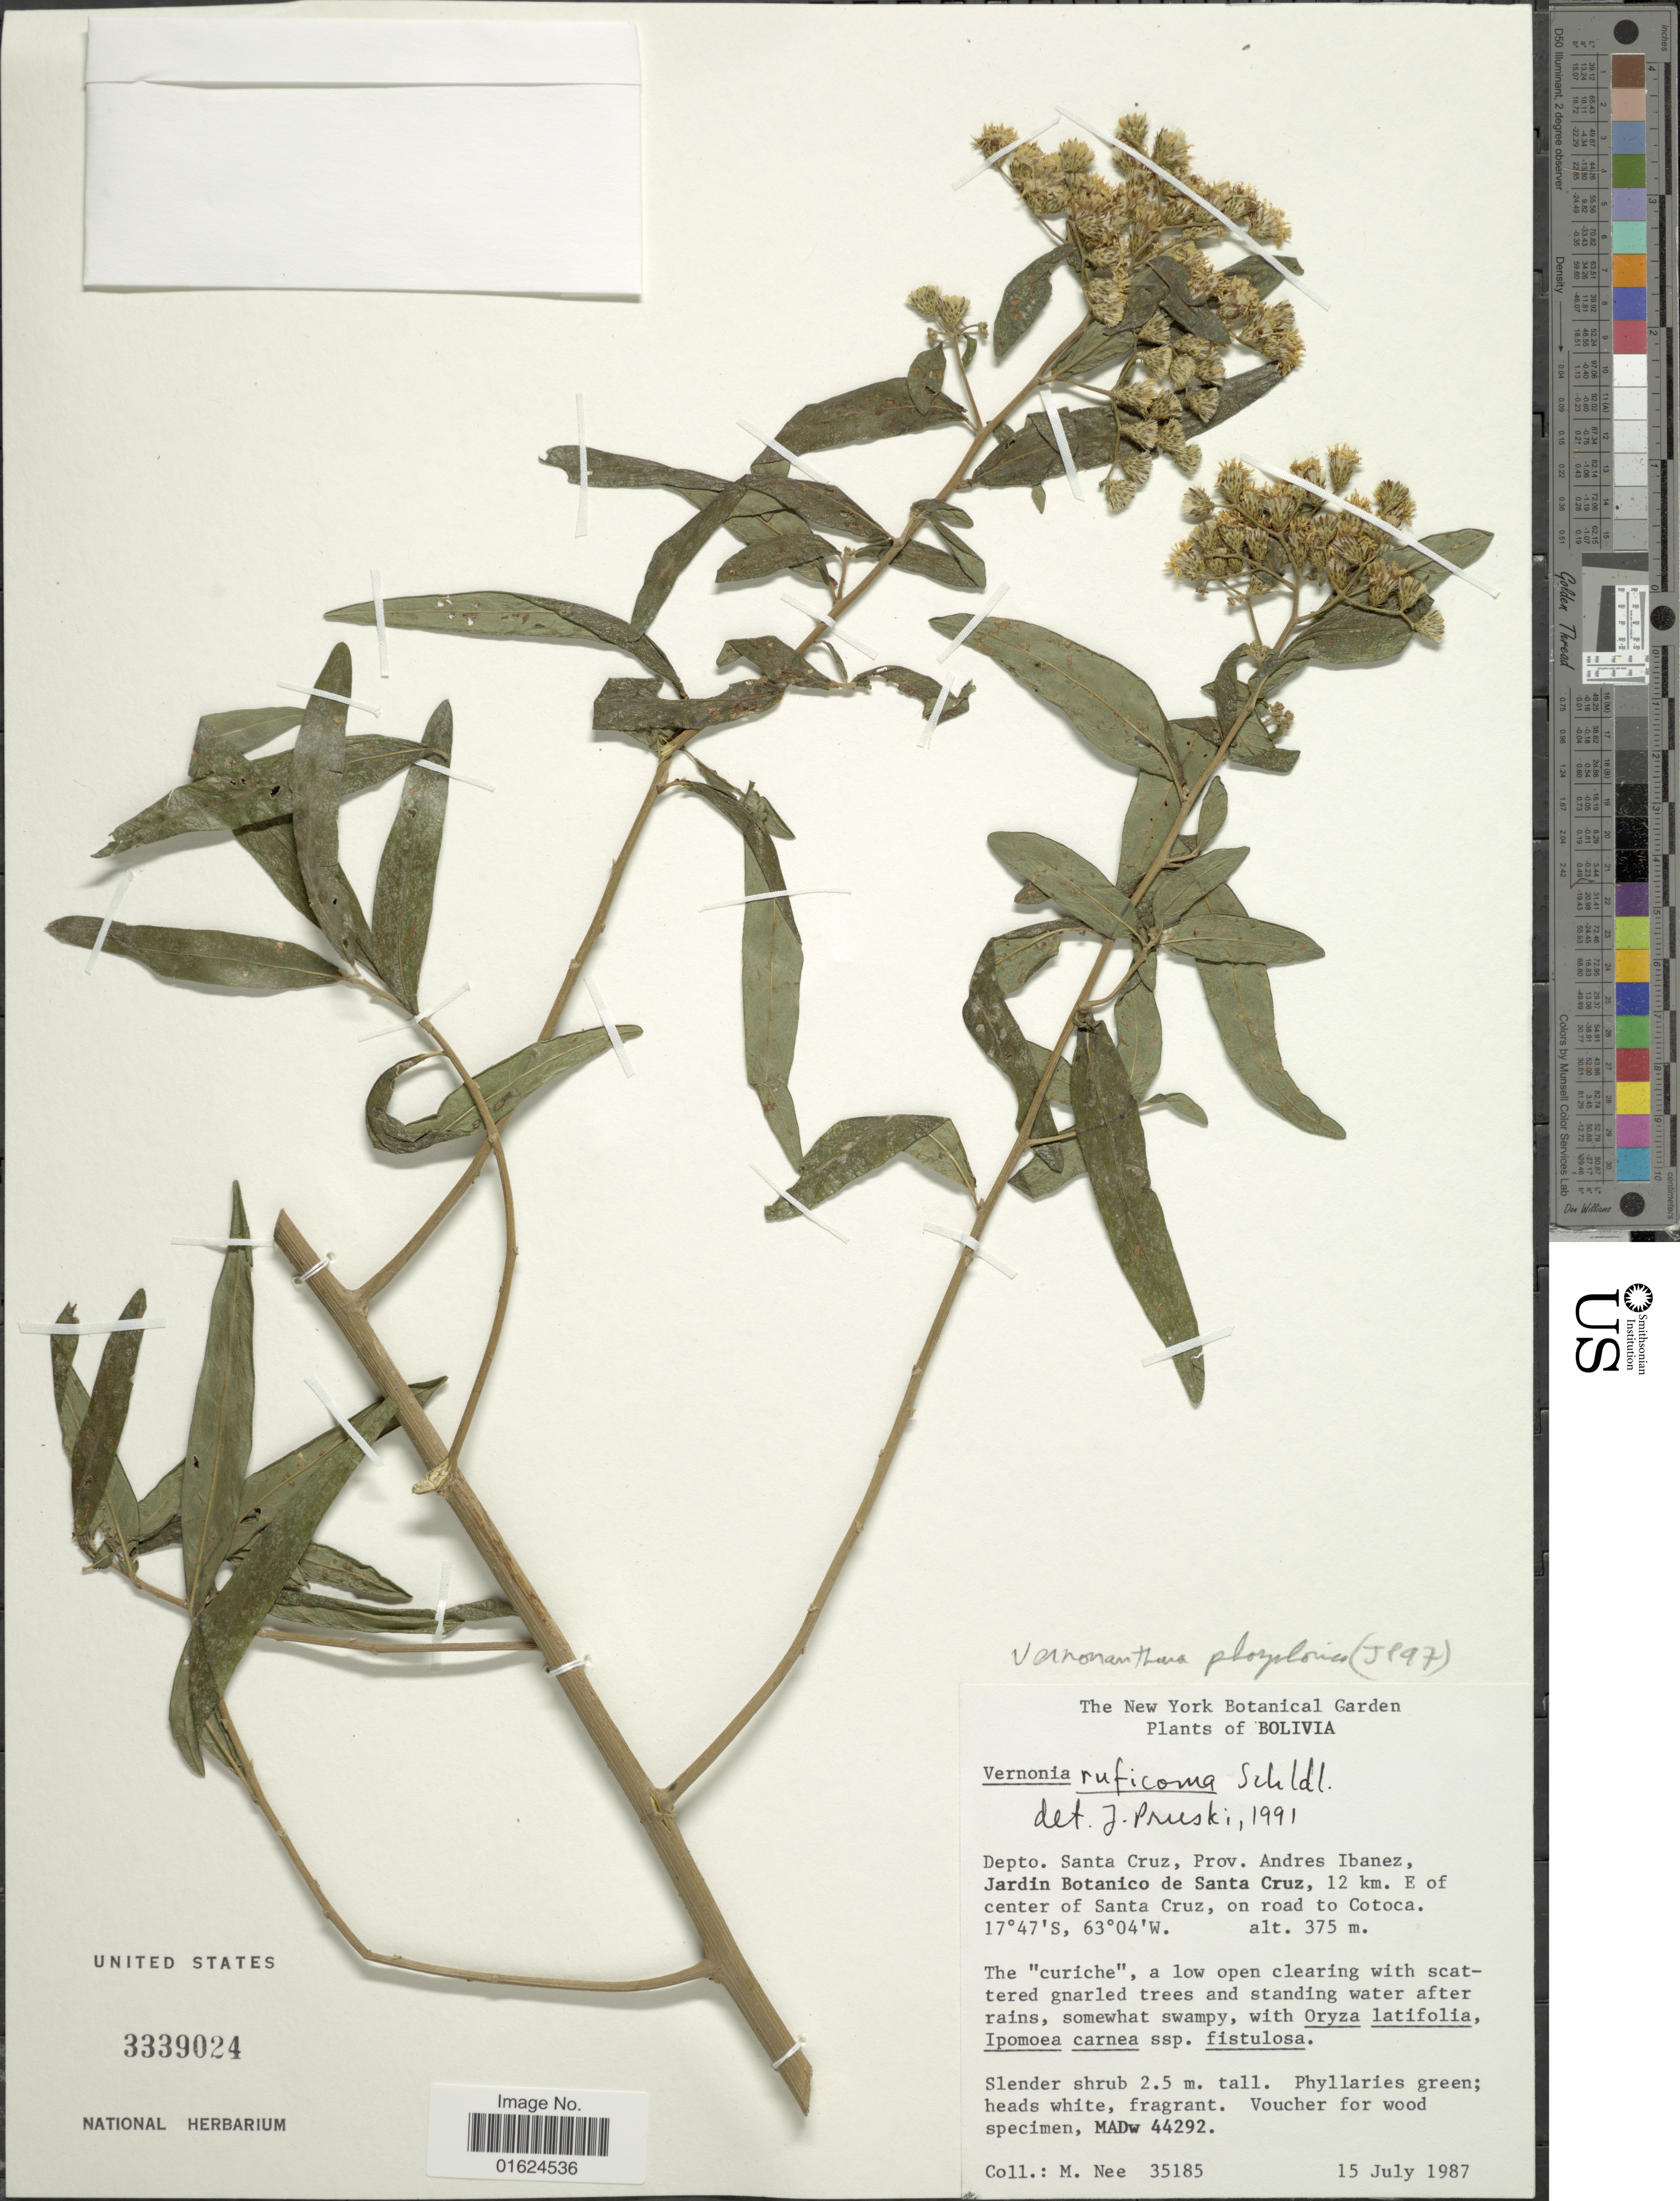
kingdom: Plantae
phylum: Tracheophyta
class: Magnoliopsida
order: Asterales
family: Asteraceae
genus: Vernonanthura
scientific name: Vernonanthura patens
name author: (Kunth) H. Rob.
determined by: Renon, Polla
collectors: M. Nee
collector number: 35185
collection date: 1987-07-15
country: Bolivia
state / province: Santa Cruz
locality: Depto Santa Cruz, Prov. Andres Ibanez, jardin Botanico de Santa Cruz, 12 km E of center of Santa Cruz, on road to Cotoca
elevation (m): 375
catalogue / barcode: US 3339024